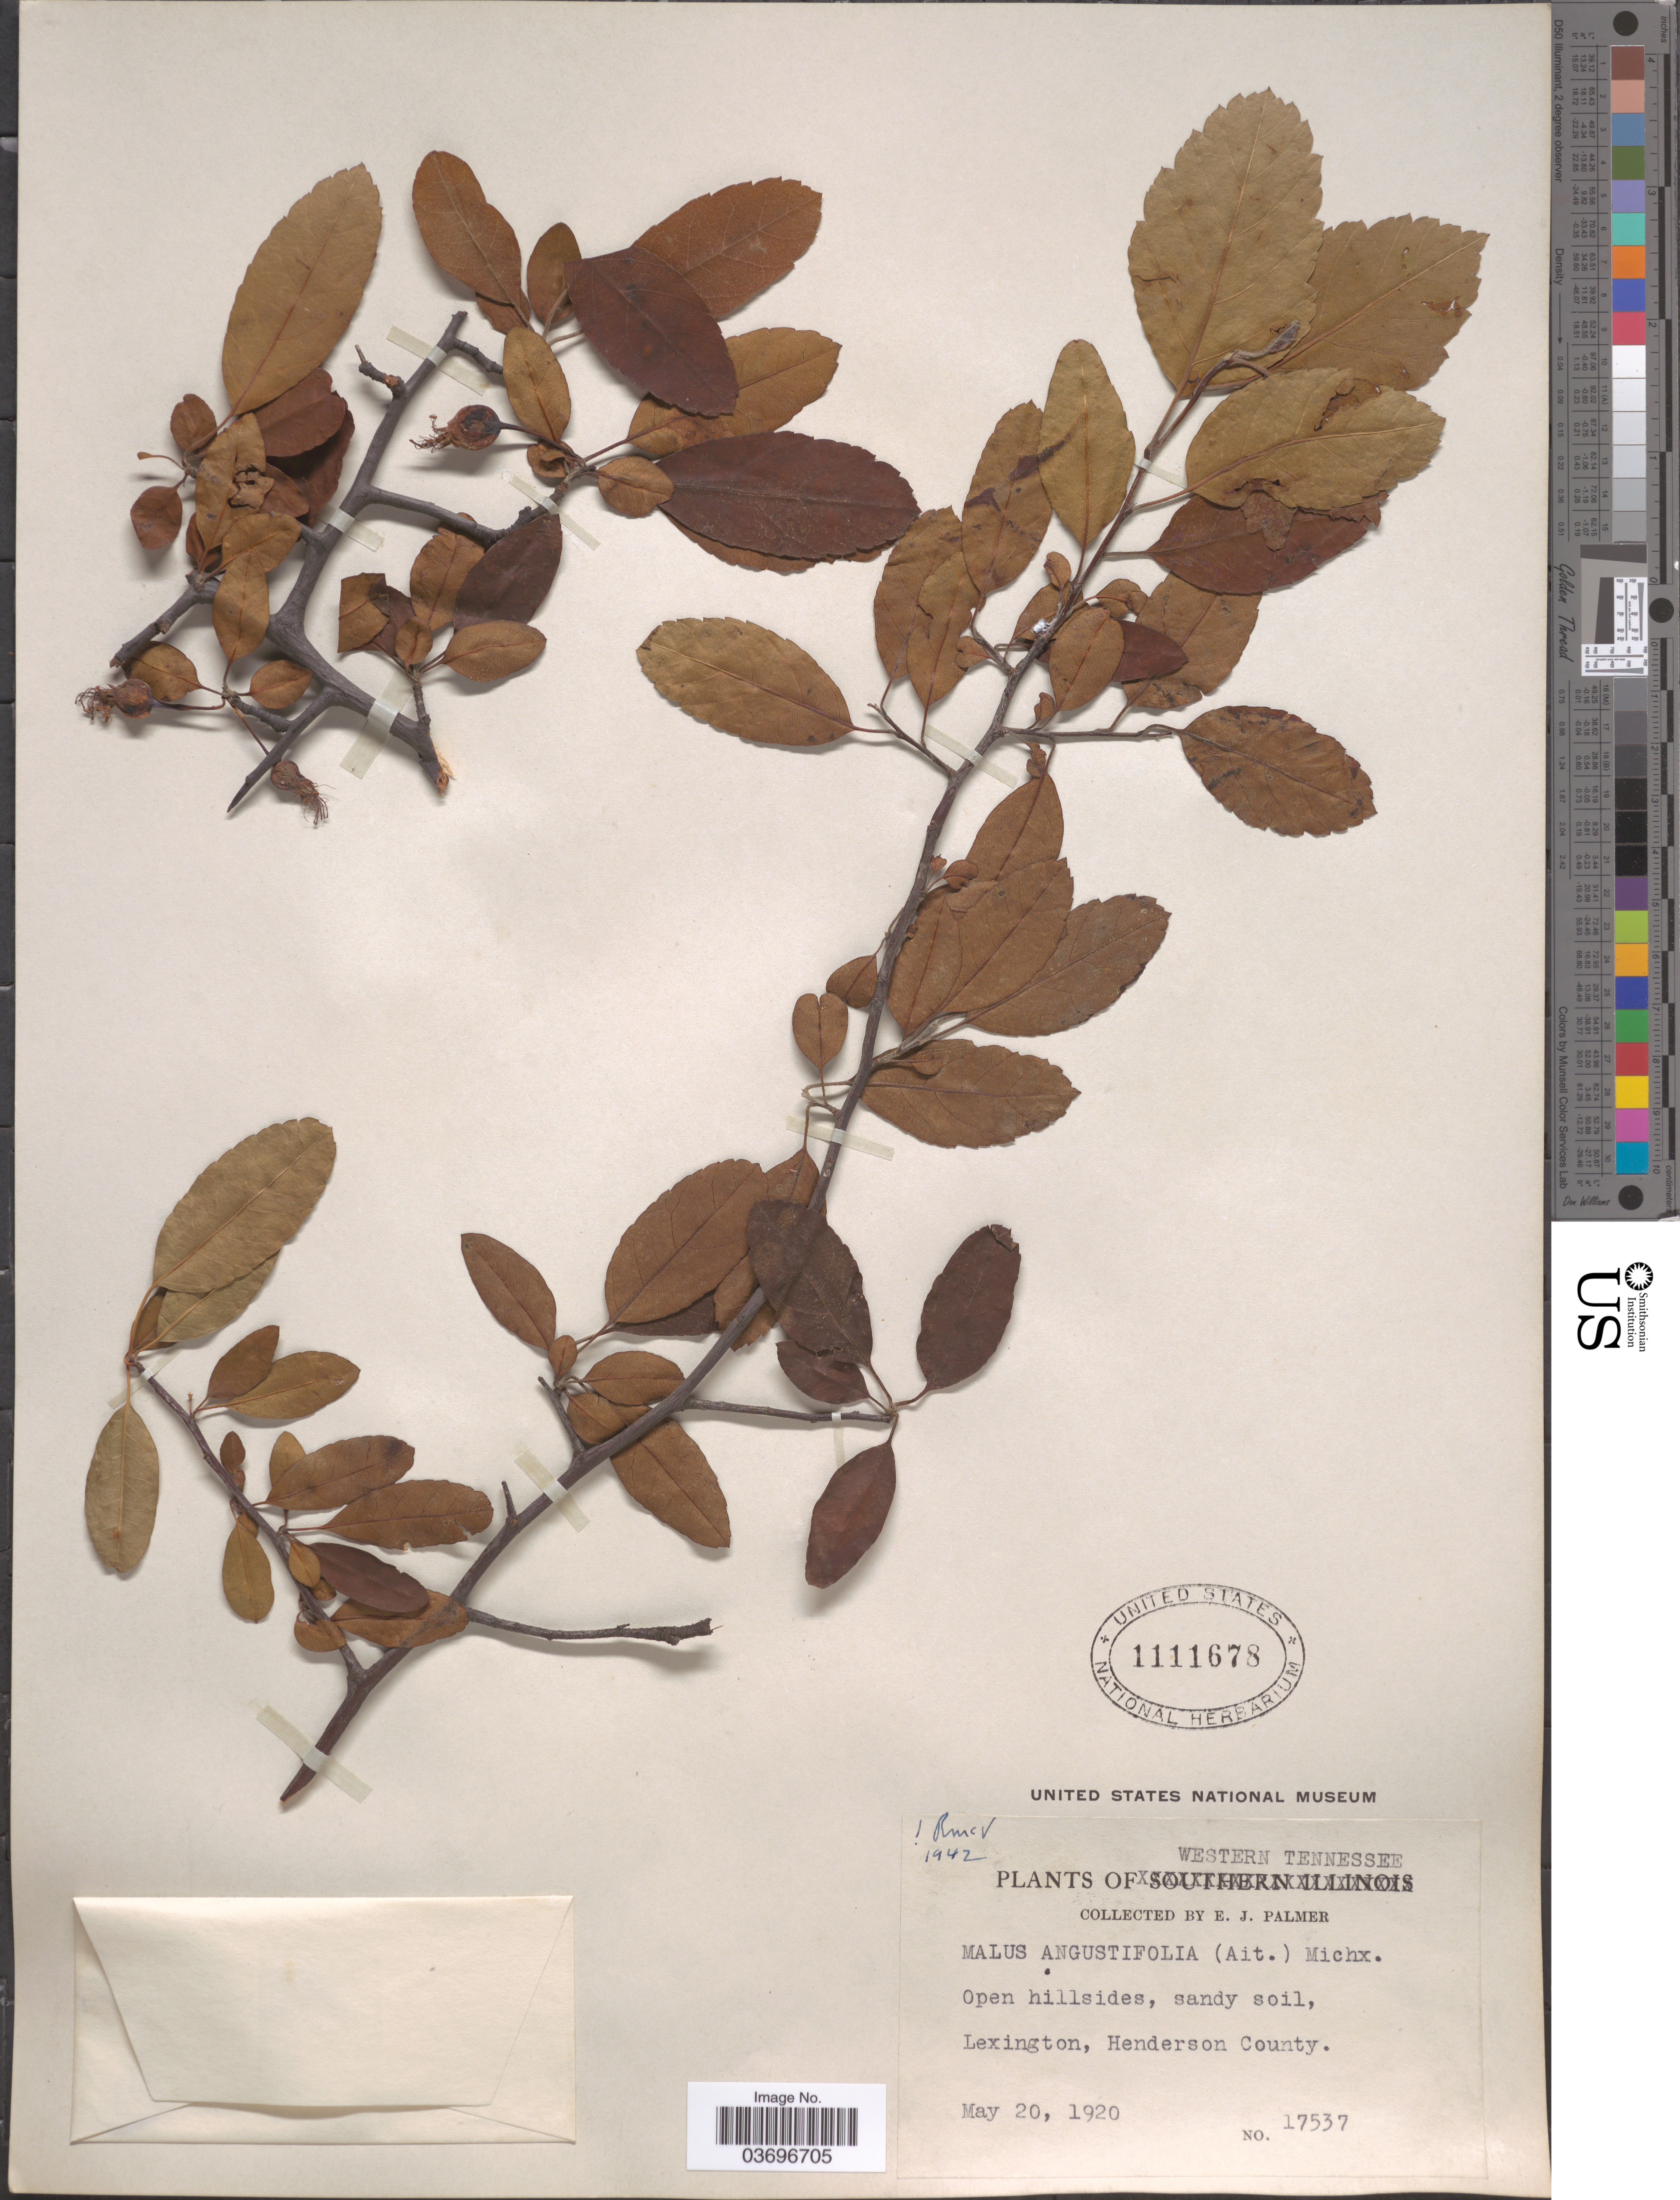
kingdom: Plantae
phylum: Tracheophyta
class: Magnoliopsida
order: Rosales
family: Rosaceae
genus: Malus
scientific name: Malus angustifolia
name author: (Aiton) Michx.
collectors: E. J. Palmer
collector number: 17537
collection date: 1920-05-20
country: United States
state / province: Tennessee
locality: Western Tennessee. Lexington, Henderson County.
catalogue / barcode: US 1111678